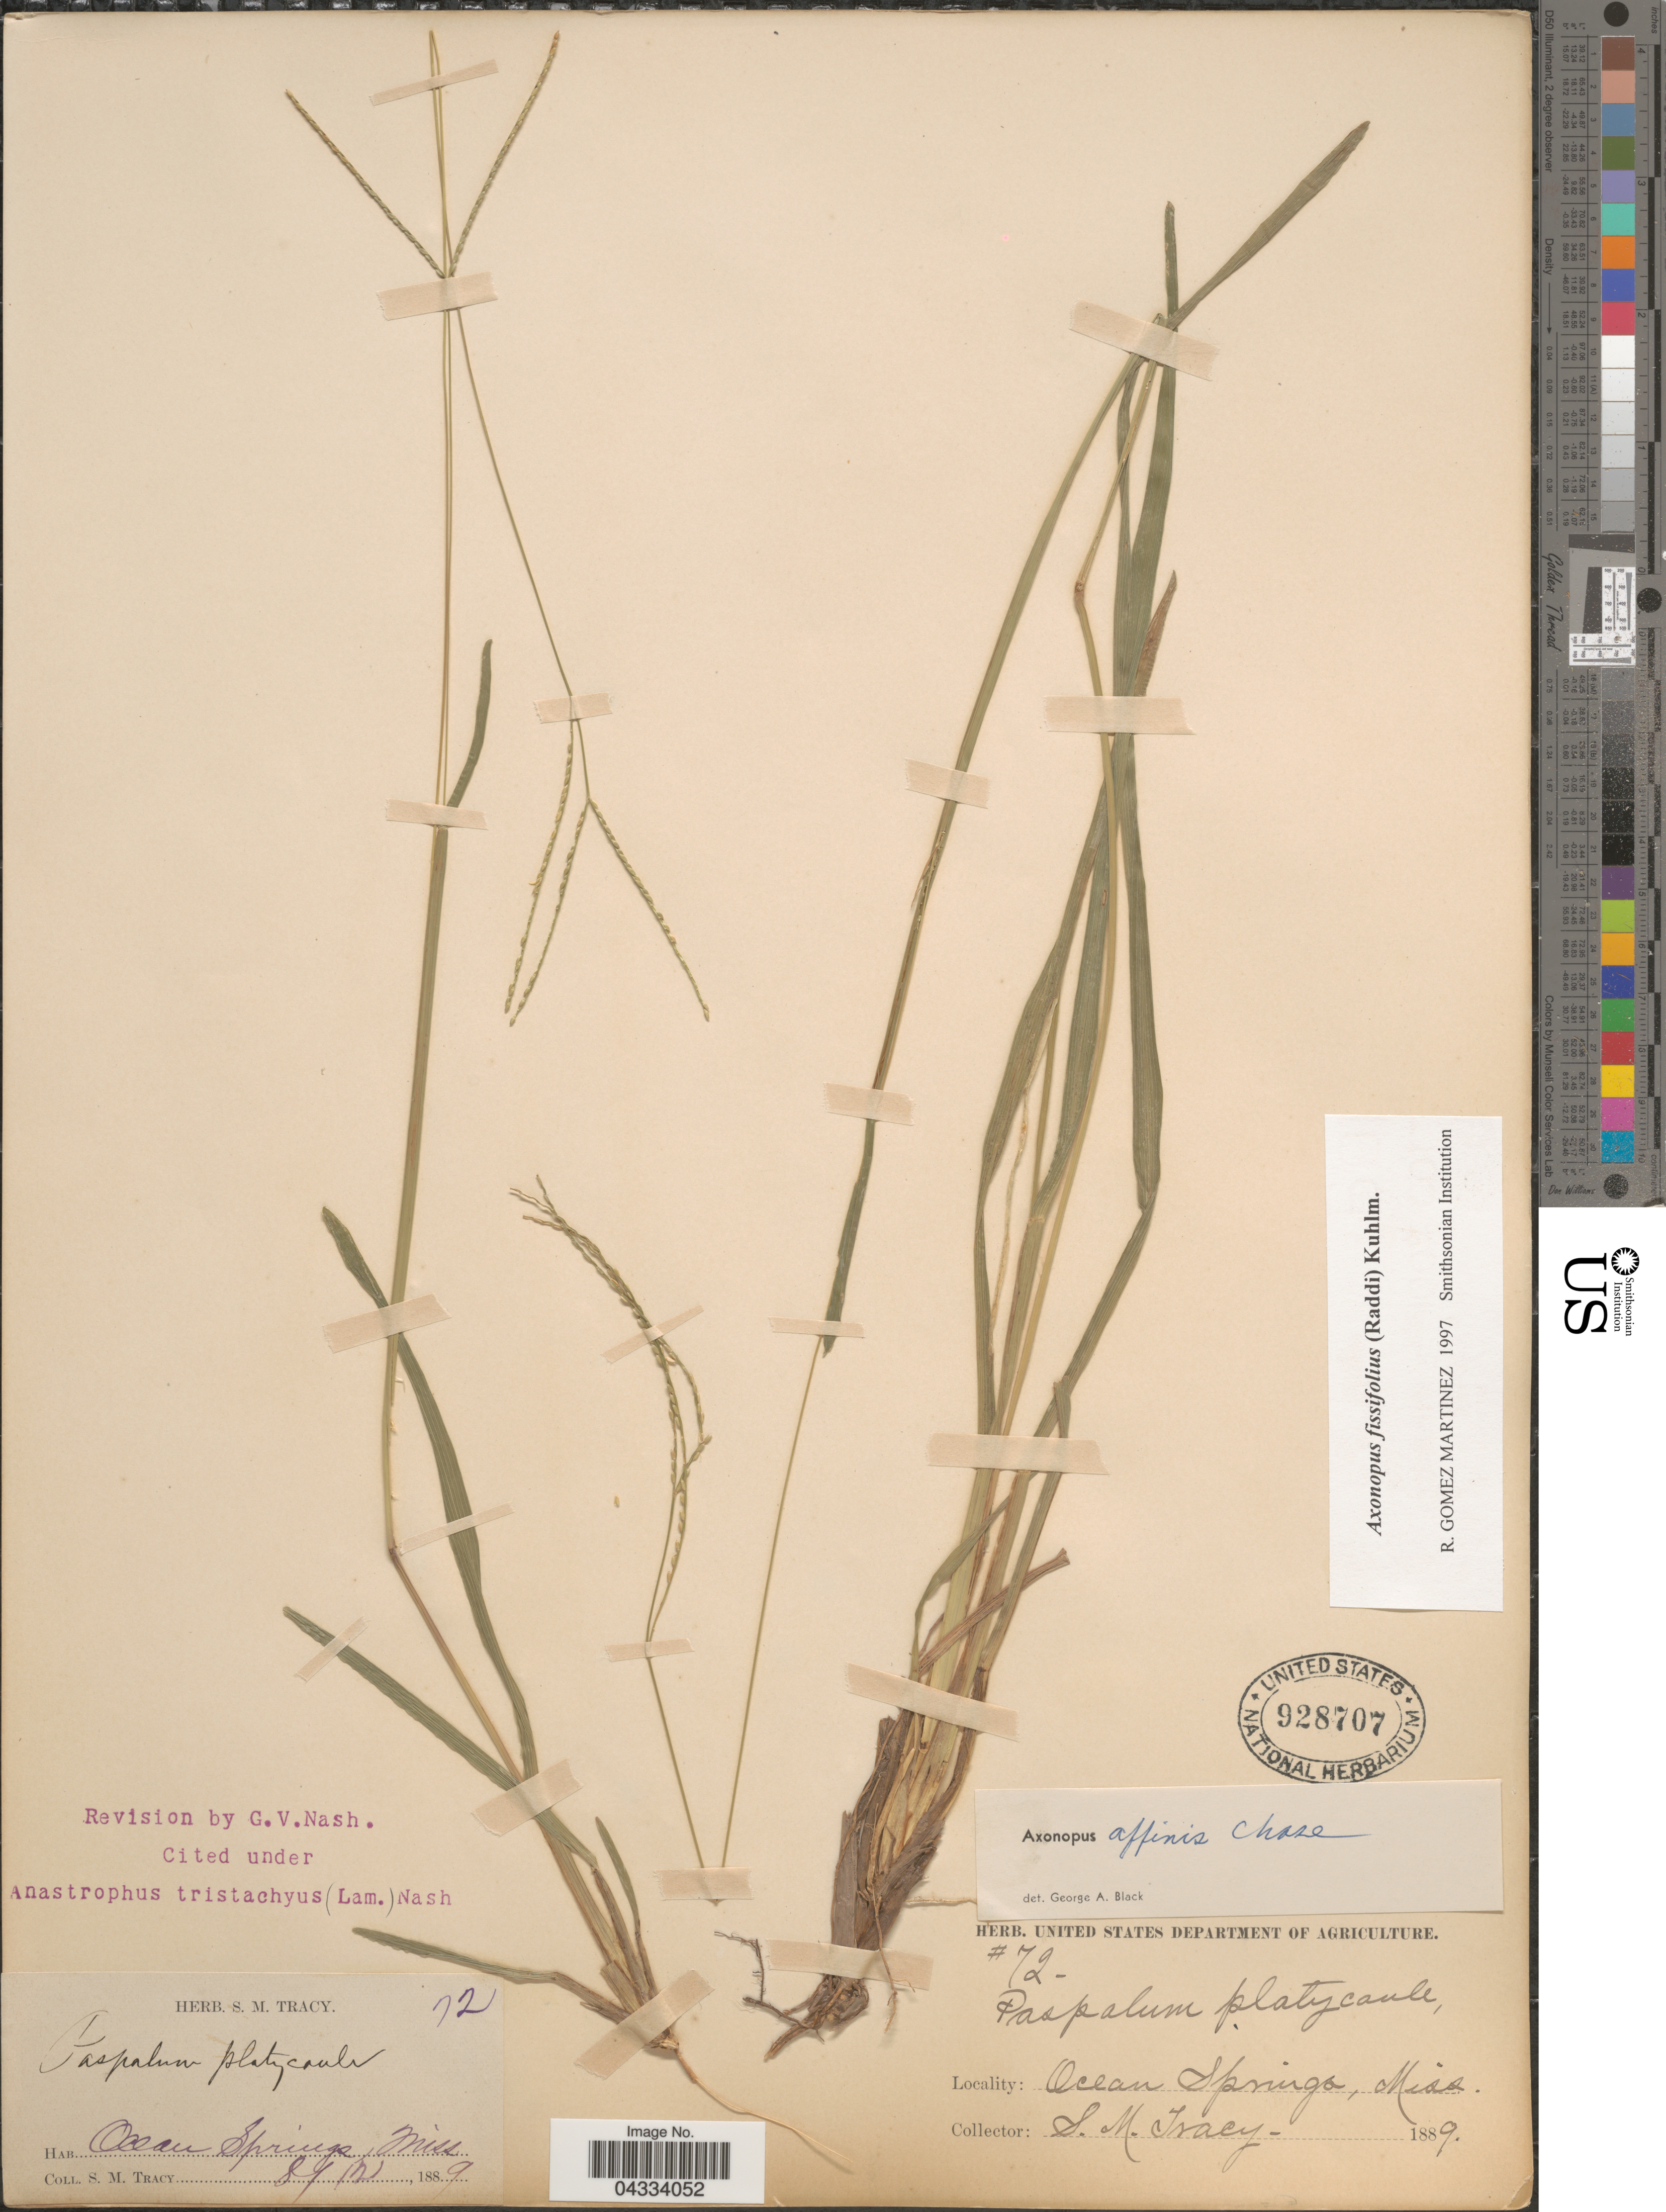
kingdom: Plantae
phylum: Tracheophyta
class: Liliopsida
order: Poales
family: Poaceae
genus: Axonopus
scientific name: Axonopus fissifolius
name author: (Raddi) Kuhlm.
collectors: S. M. Tracy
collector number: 72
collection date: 1889-08-12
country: United States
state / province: Mississippi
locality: Ocean Springs.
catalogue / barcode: US 928707